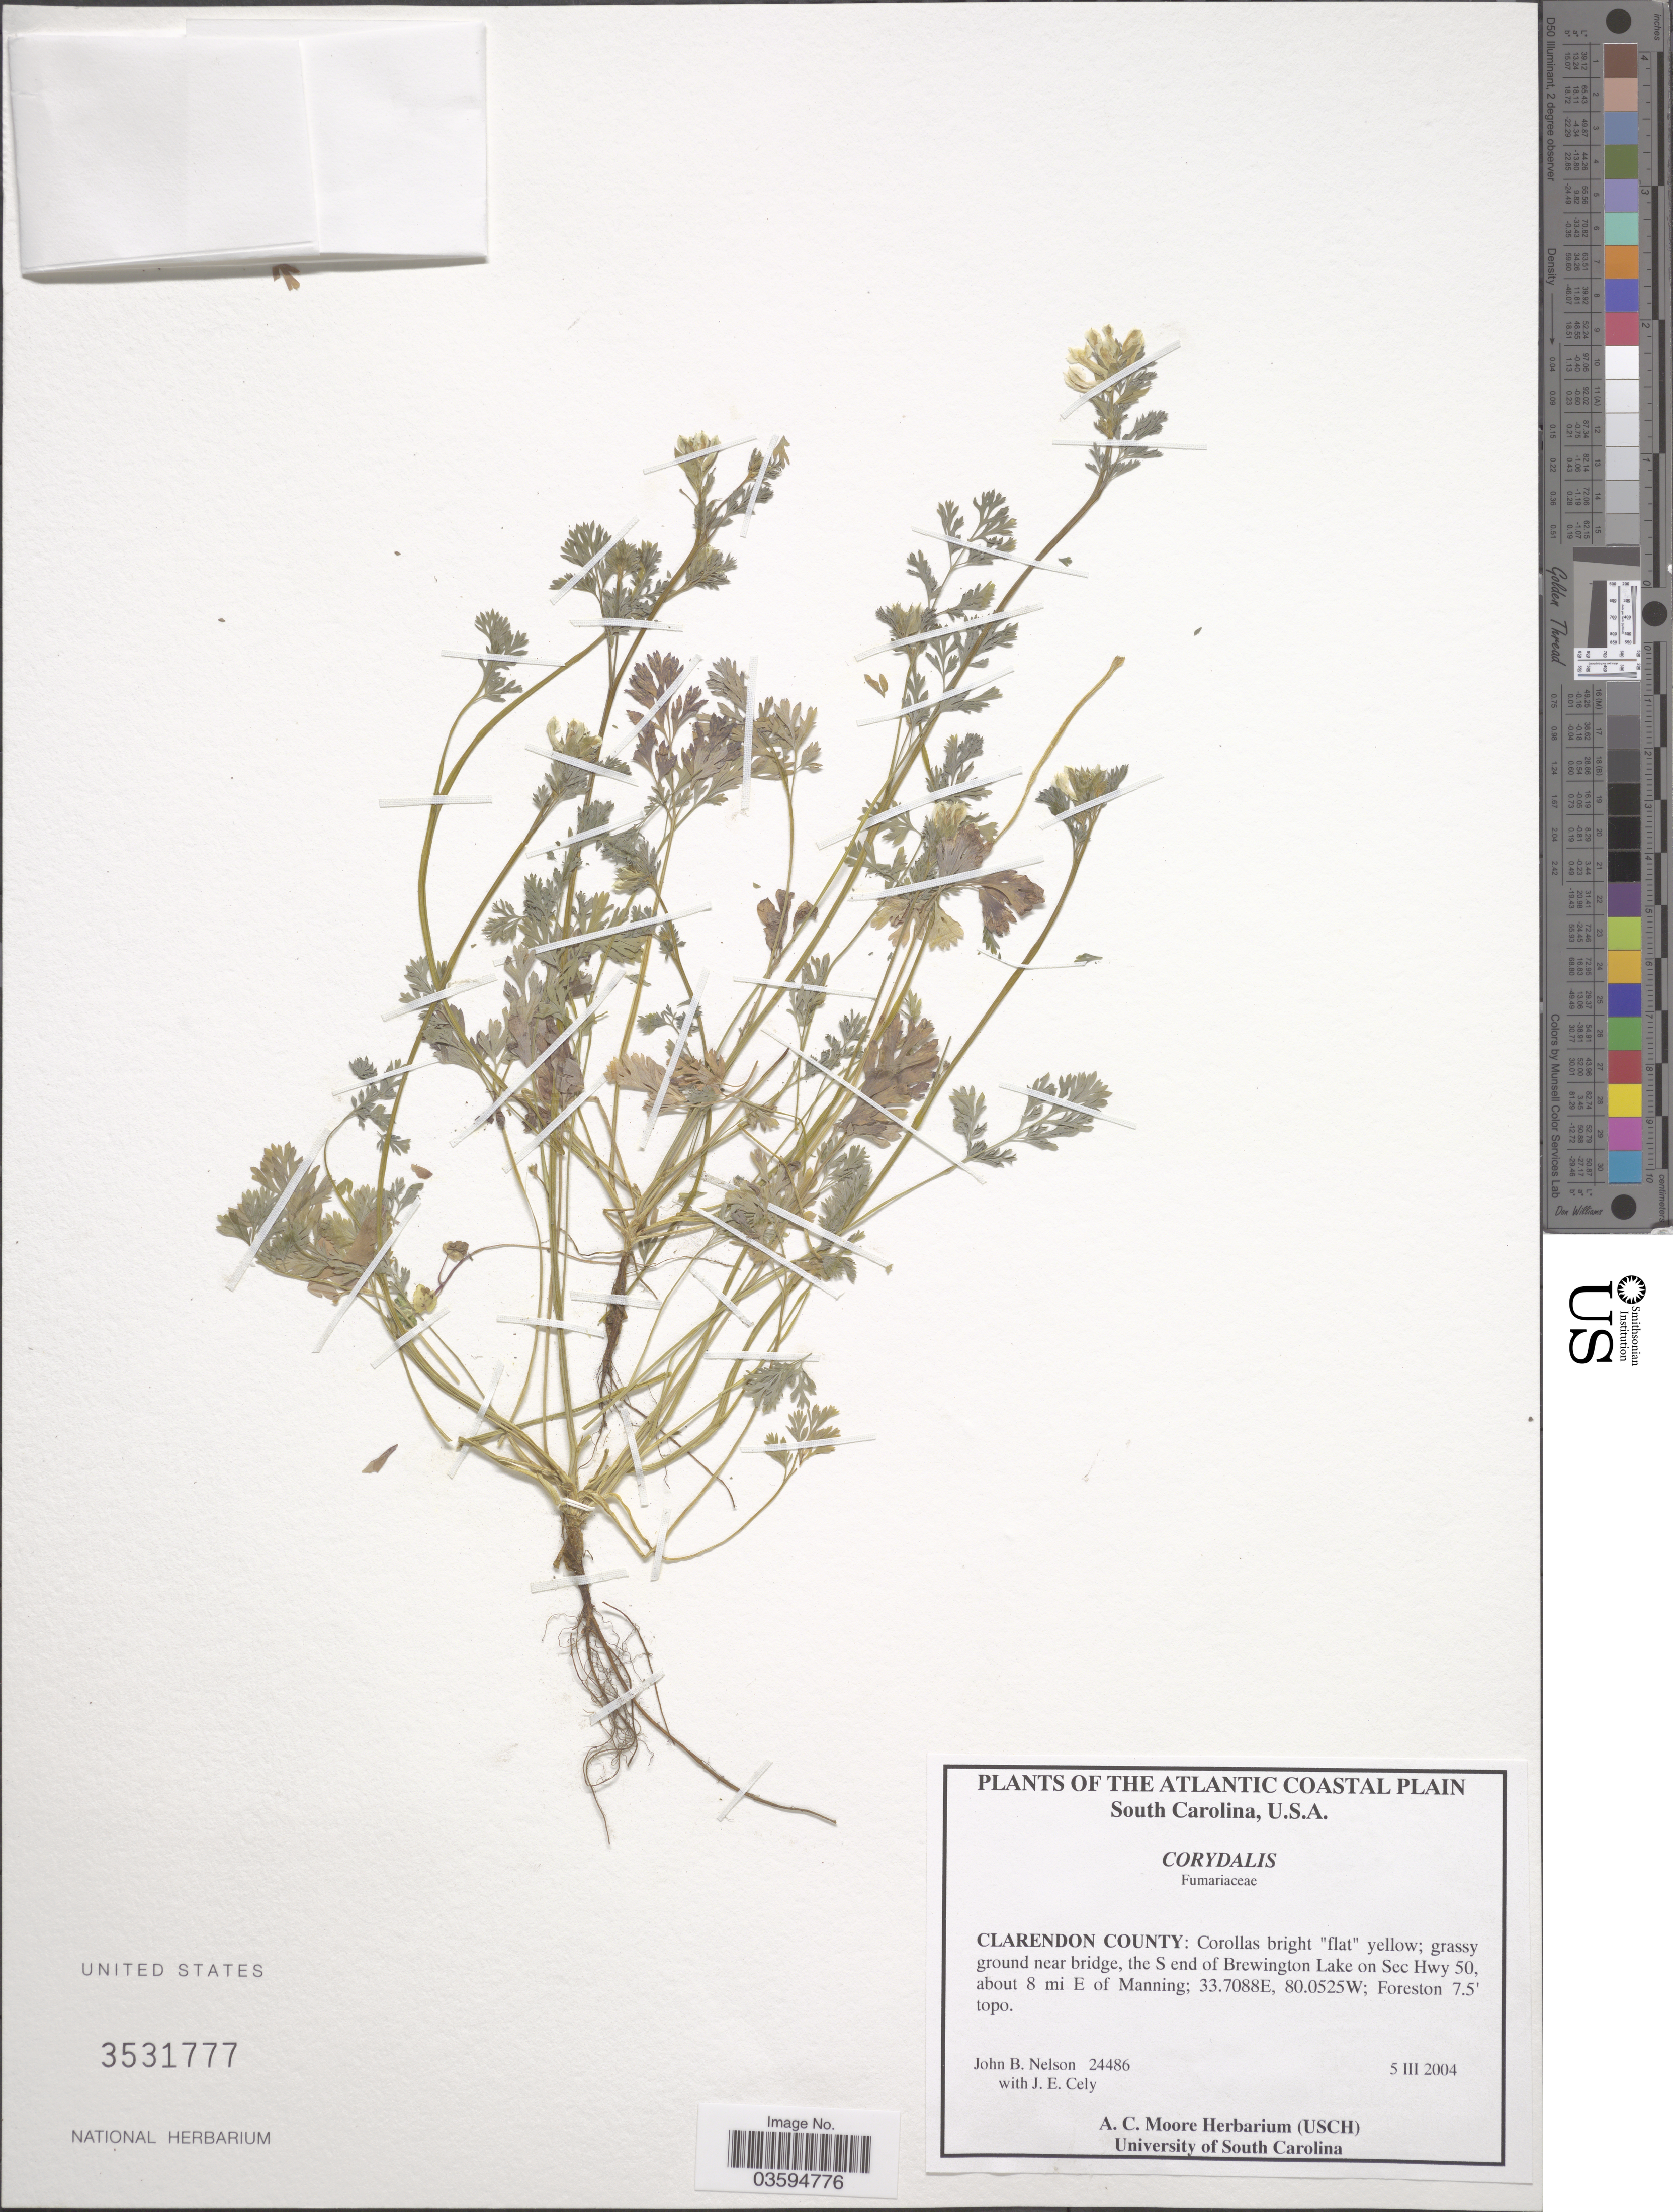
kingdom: Plantae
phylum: Tracheophyta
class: Magnoliopsida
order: Ranunculales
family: Papaveraceae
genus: Corydalis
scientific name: Corydalis sp.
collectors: J. B. Nelson & J. Cely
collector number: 24486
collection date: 2004-03-05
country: United States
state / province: South Carolina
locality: The Atlantic Coastal Plain. Clarendon County: grassy ground near bridge, the S end of Brewington Lake on Sec Hwy 50, about 8 mi E of Manning; 33.7088E, 80.0525W; Foreston 7.5' topo.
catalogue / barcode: US 3531777